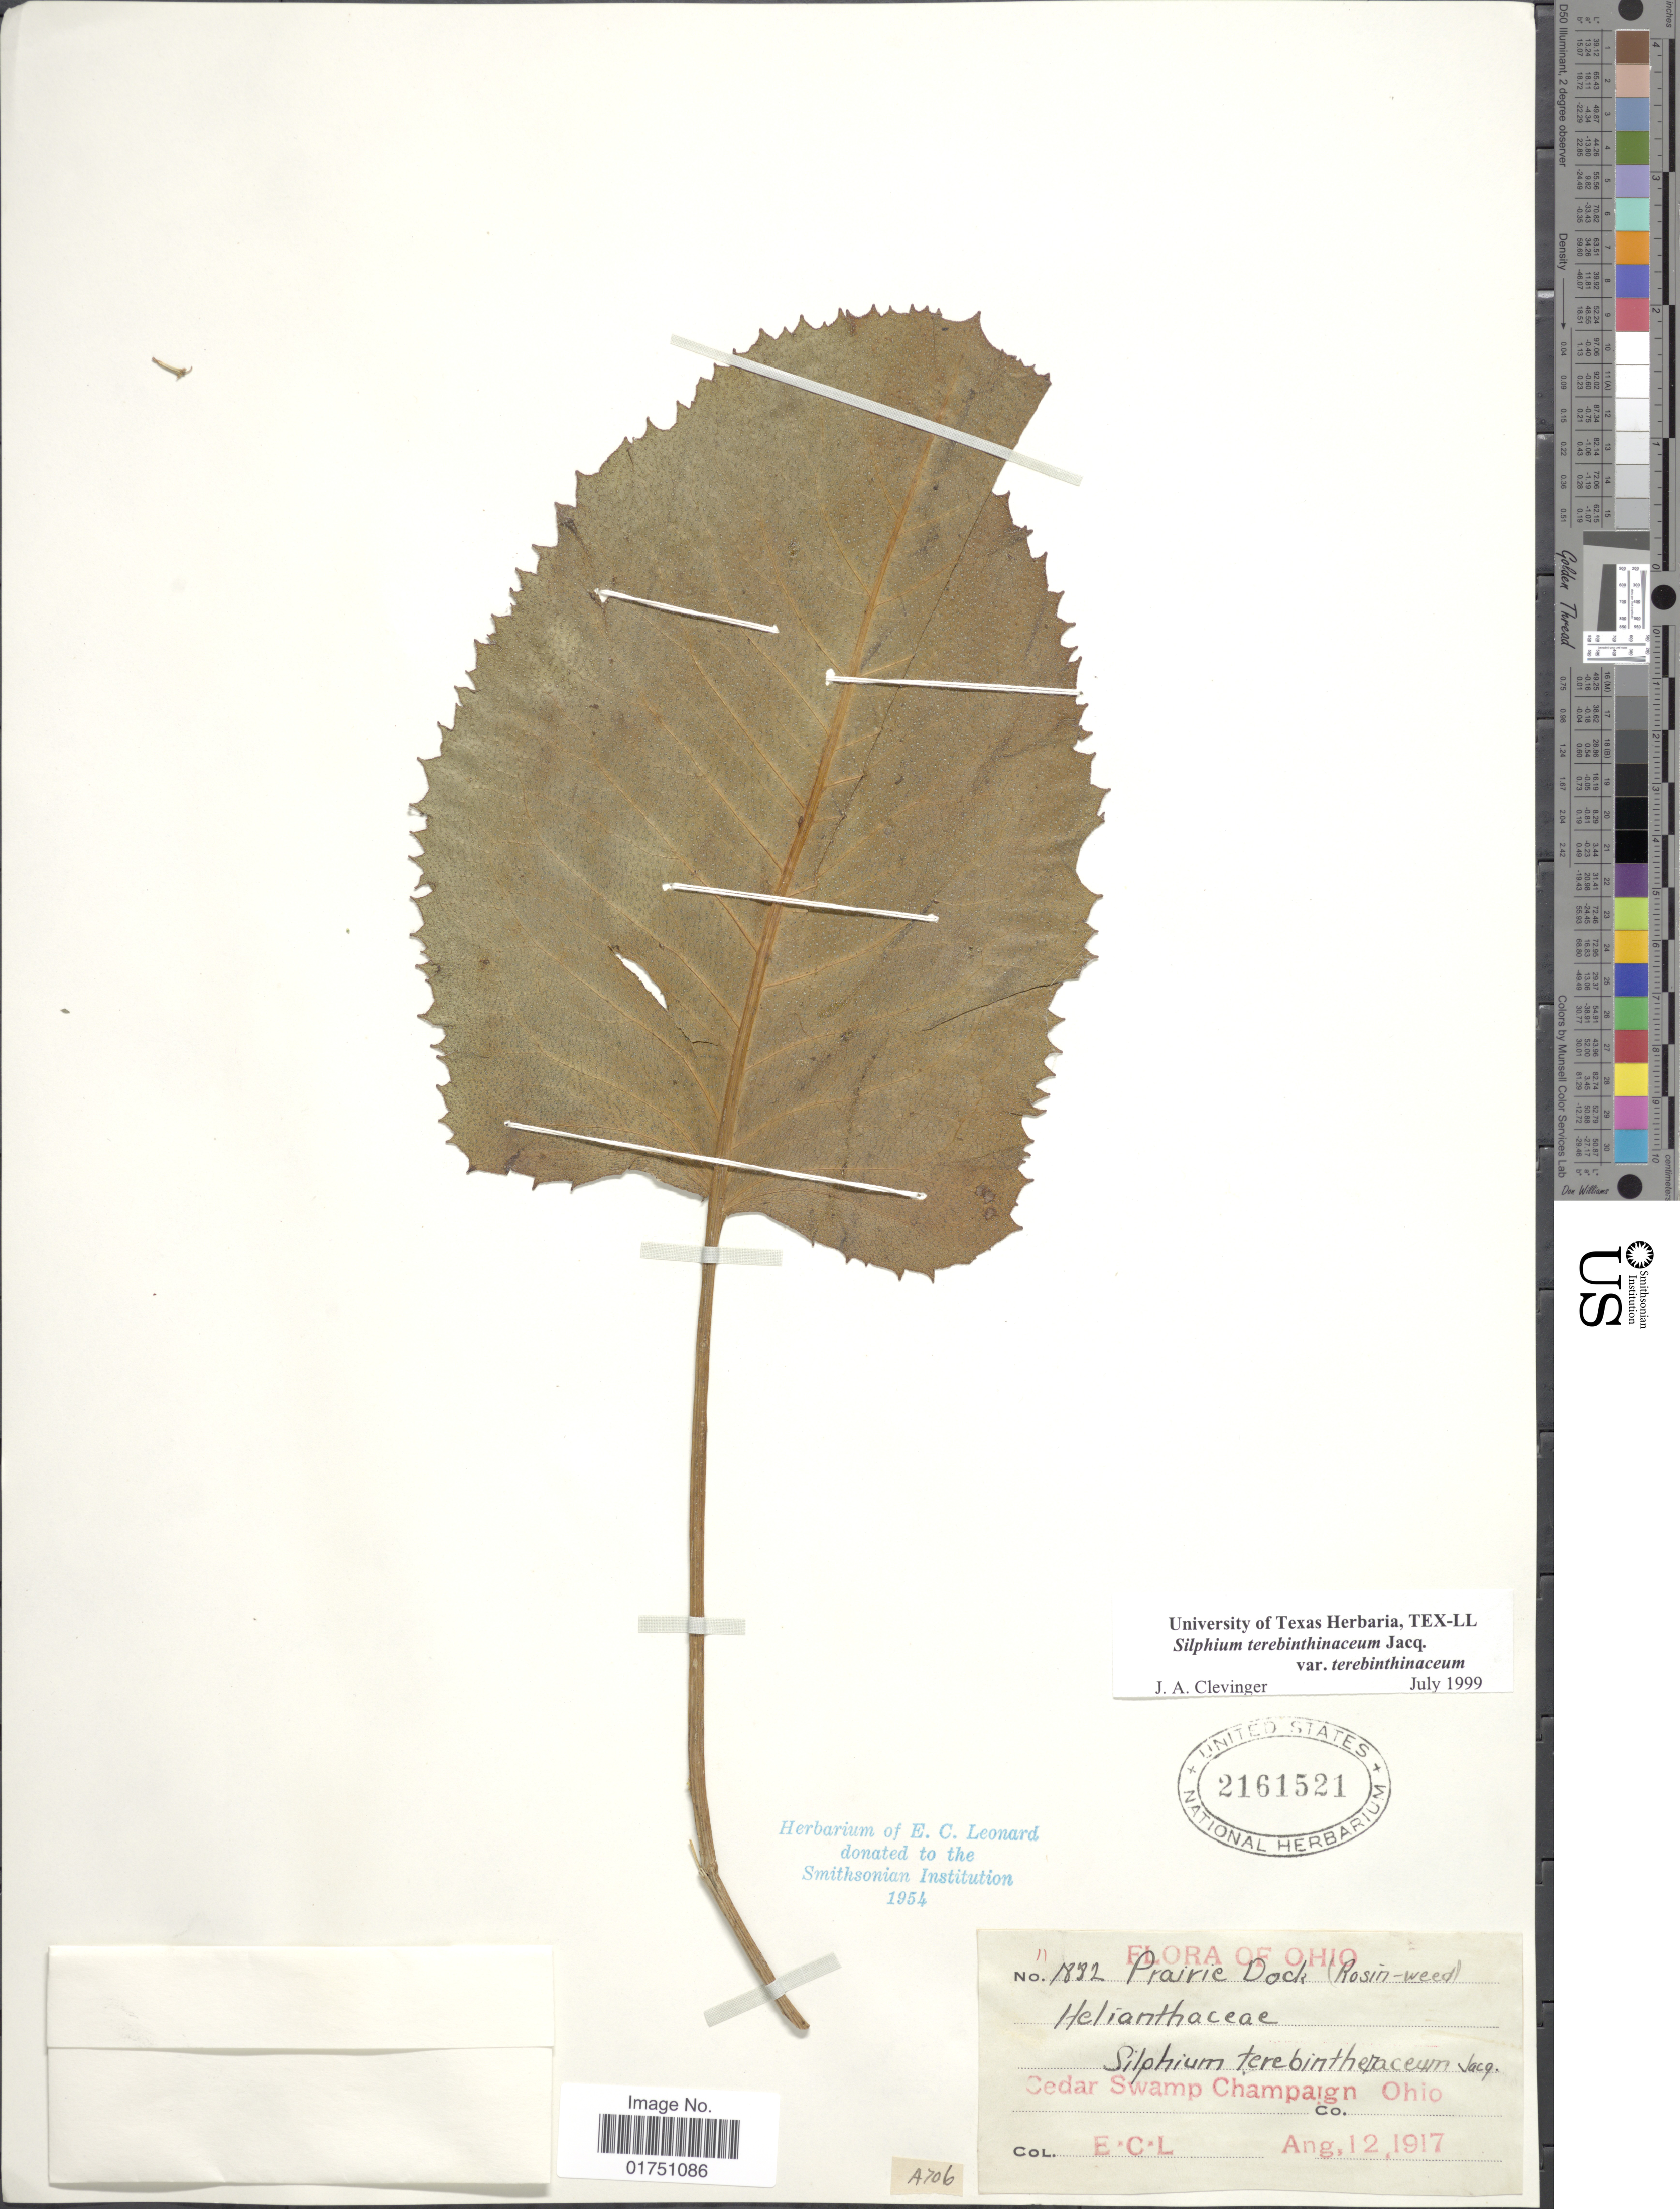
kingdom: Plantae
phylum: Tracheophyta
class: Magnoliopsida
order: Asterales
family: Asteraceae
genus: Silphium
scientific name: Silphium terebinthinaceum var. terebinthinaceum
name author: Jacq.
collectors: E. C. Leonard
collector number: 1882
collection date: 1917-08-12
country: United States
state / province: Ohio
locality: Cedar Swamp Champaign Co. Ohio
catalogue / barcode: US 2161521